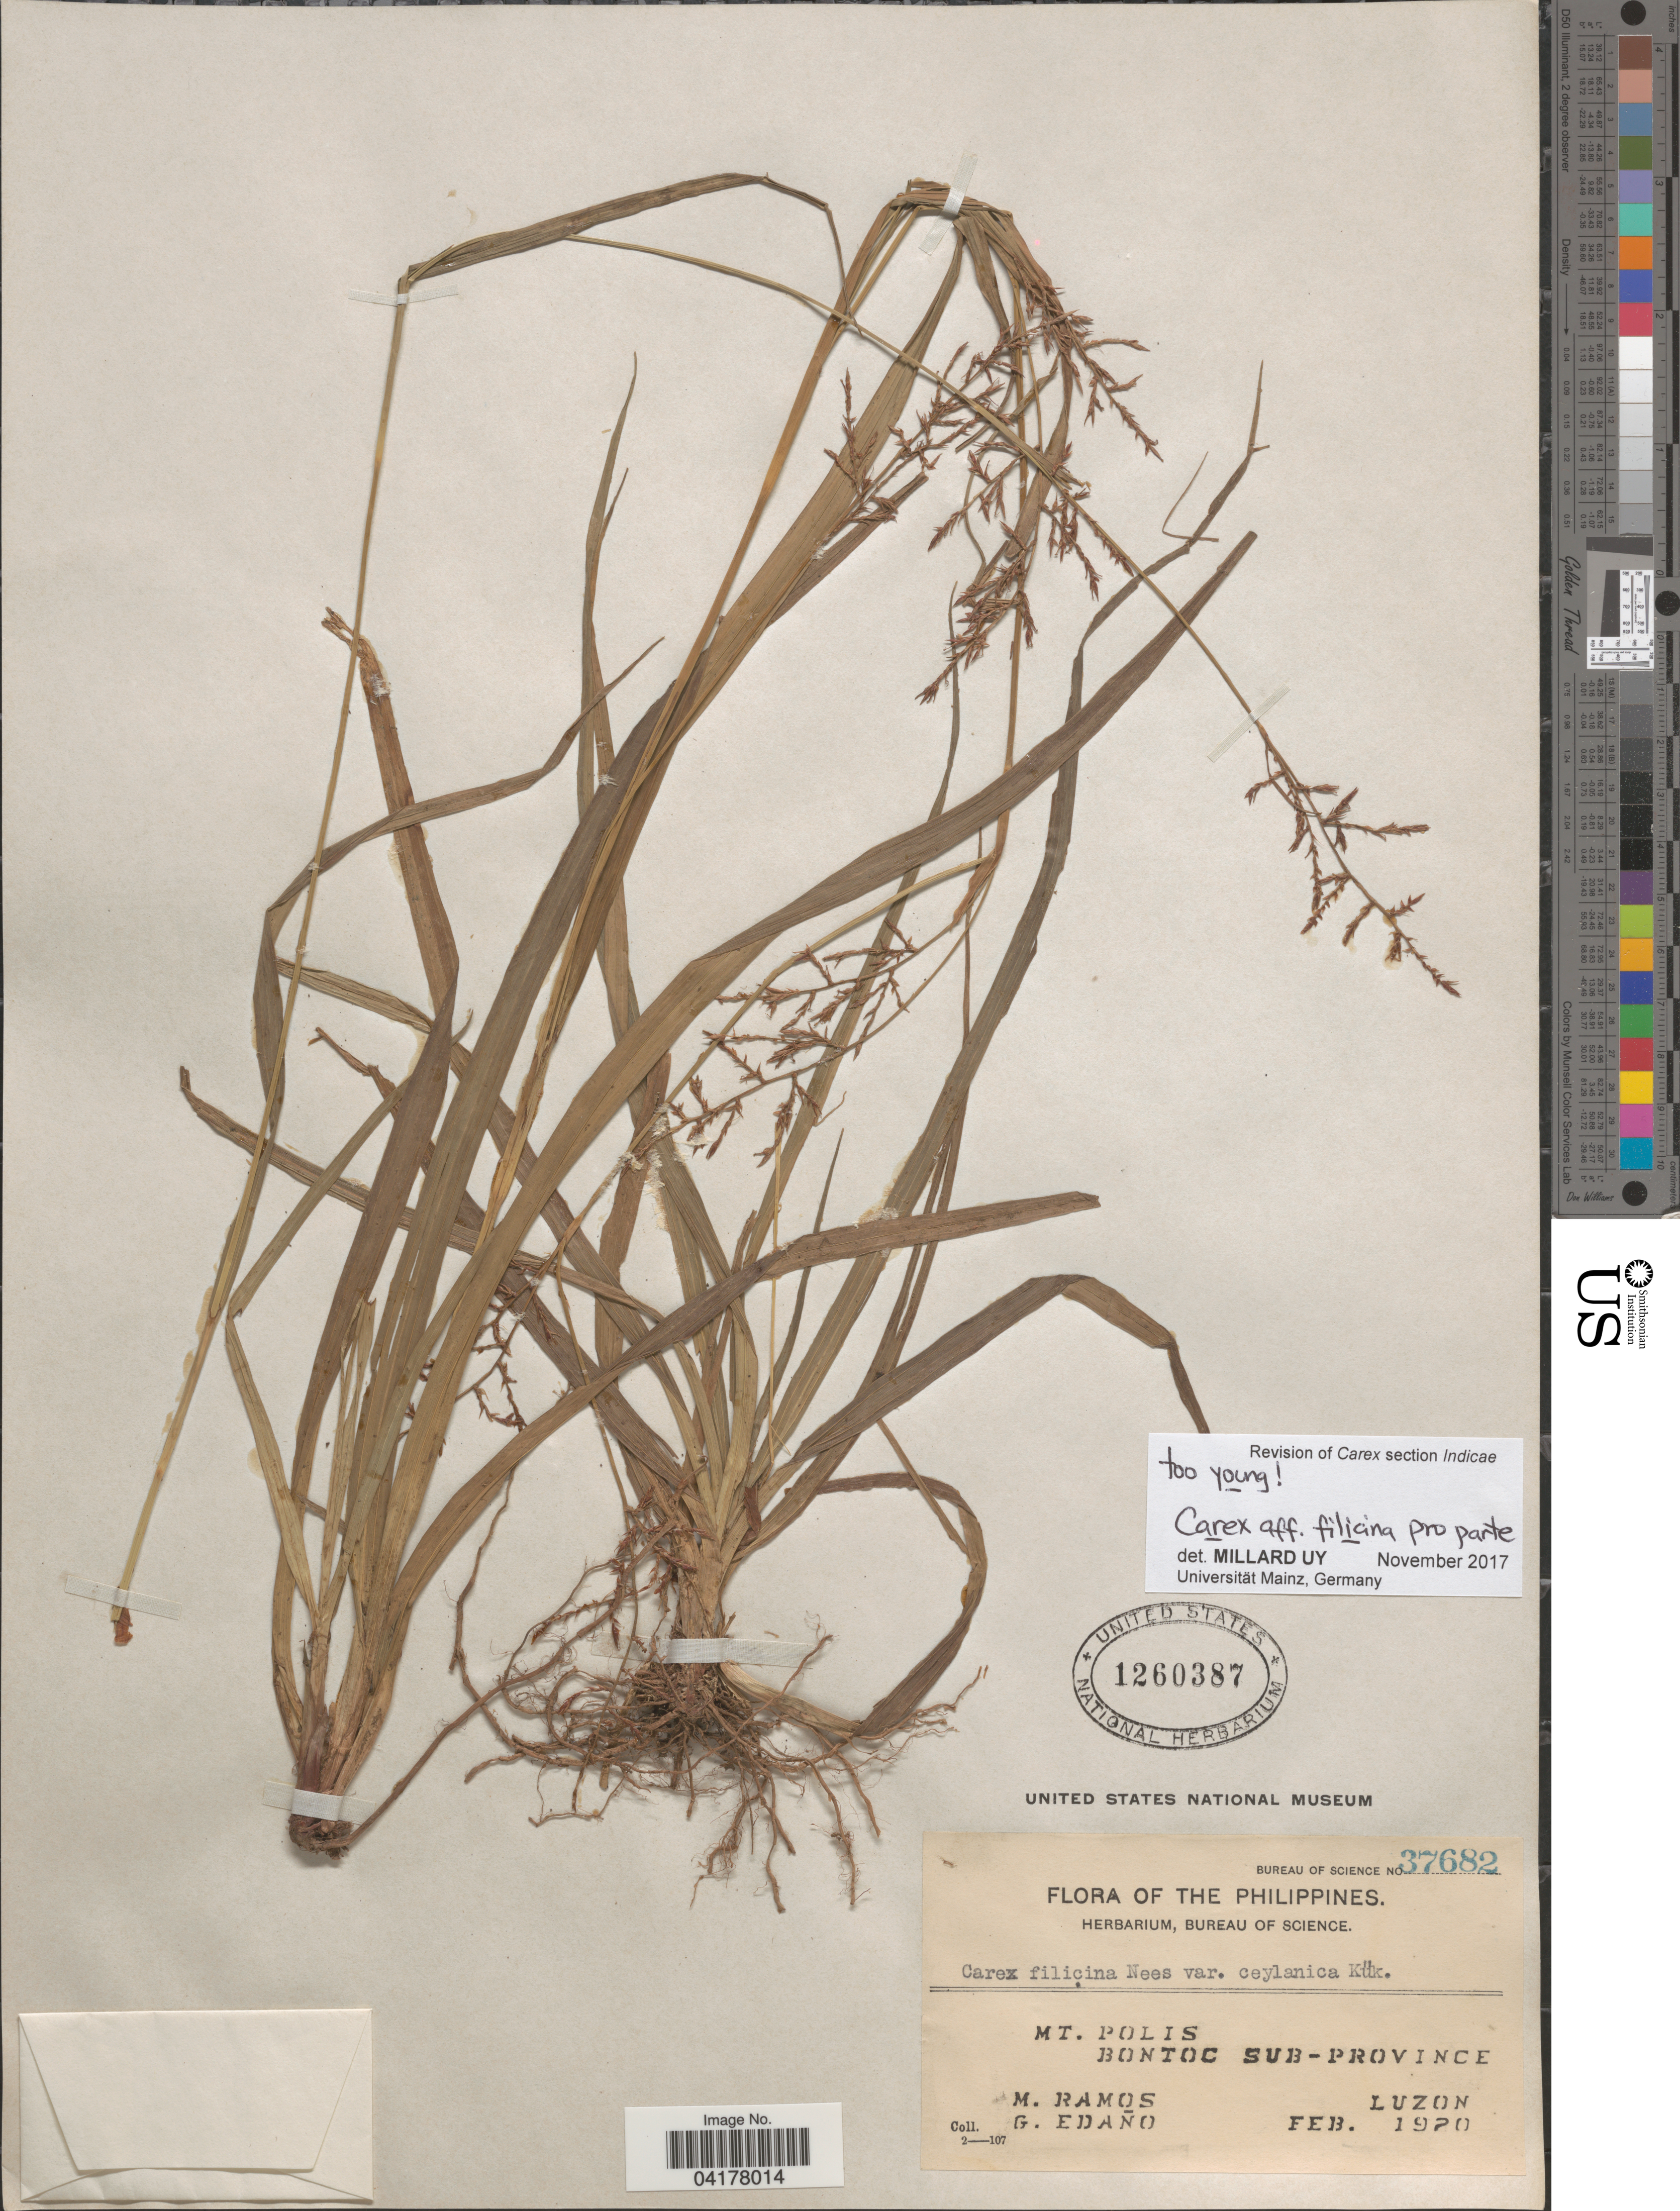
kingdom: Plantae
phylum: Tracheophyta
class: Liliopsida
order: Poales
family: Cyperaceae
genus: Carex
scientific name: Carex filicina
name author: Nees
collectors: M. Ramos & G. Edaño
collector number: Bureau of Science 37682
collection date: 1920-02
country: Philippines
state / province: Cordillera (Administrative Region)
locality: Mt. Polis. Bontoc Sub-province. Luzon.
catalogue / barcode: US 1260387